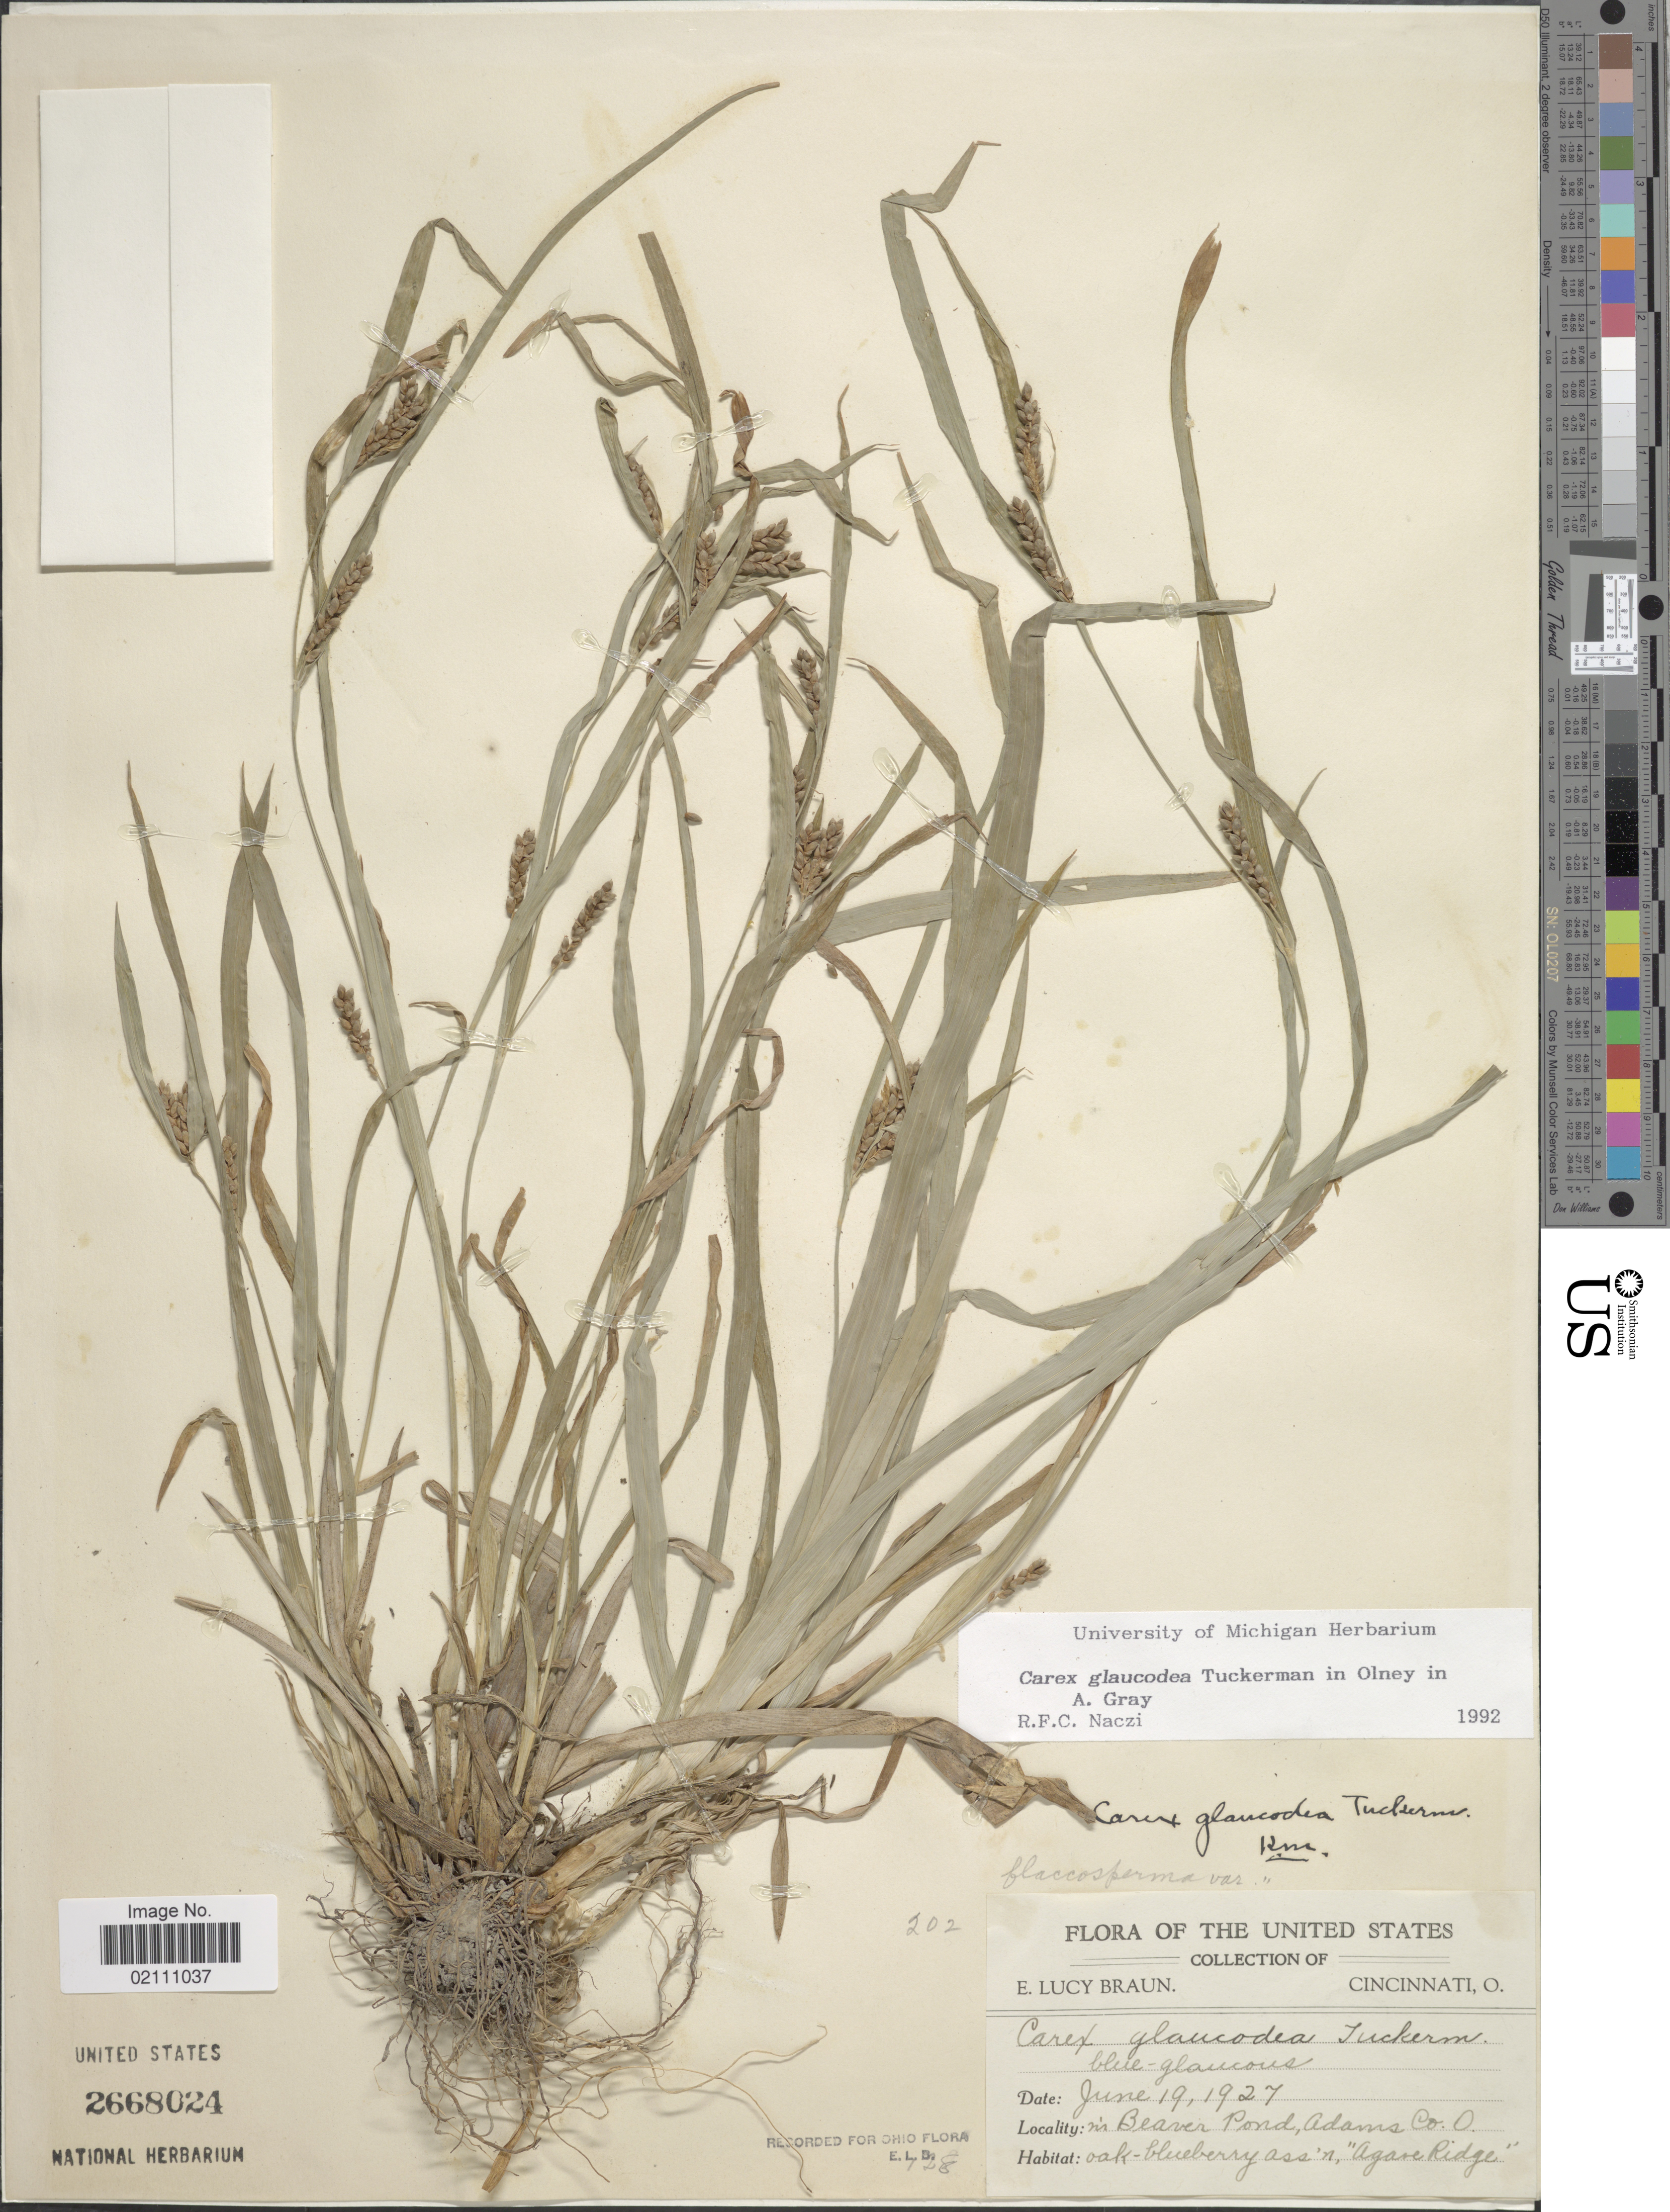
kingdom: Plantae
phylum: Tracheophyta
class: Liliopsida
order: Poales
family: Cyperaceae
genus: Carex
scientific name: Carex glaucodea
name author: Tuck. ex Olney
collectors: E. L. Braun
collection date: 1927-06-19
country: United States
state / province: Ohio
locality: Nr Beaver Pond, Adams Co., O.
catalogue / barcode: US 2668024